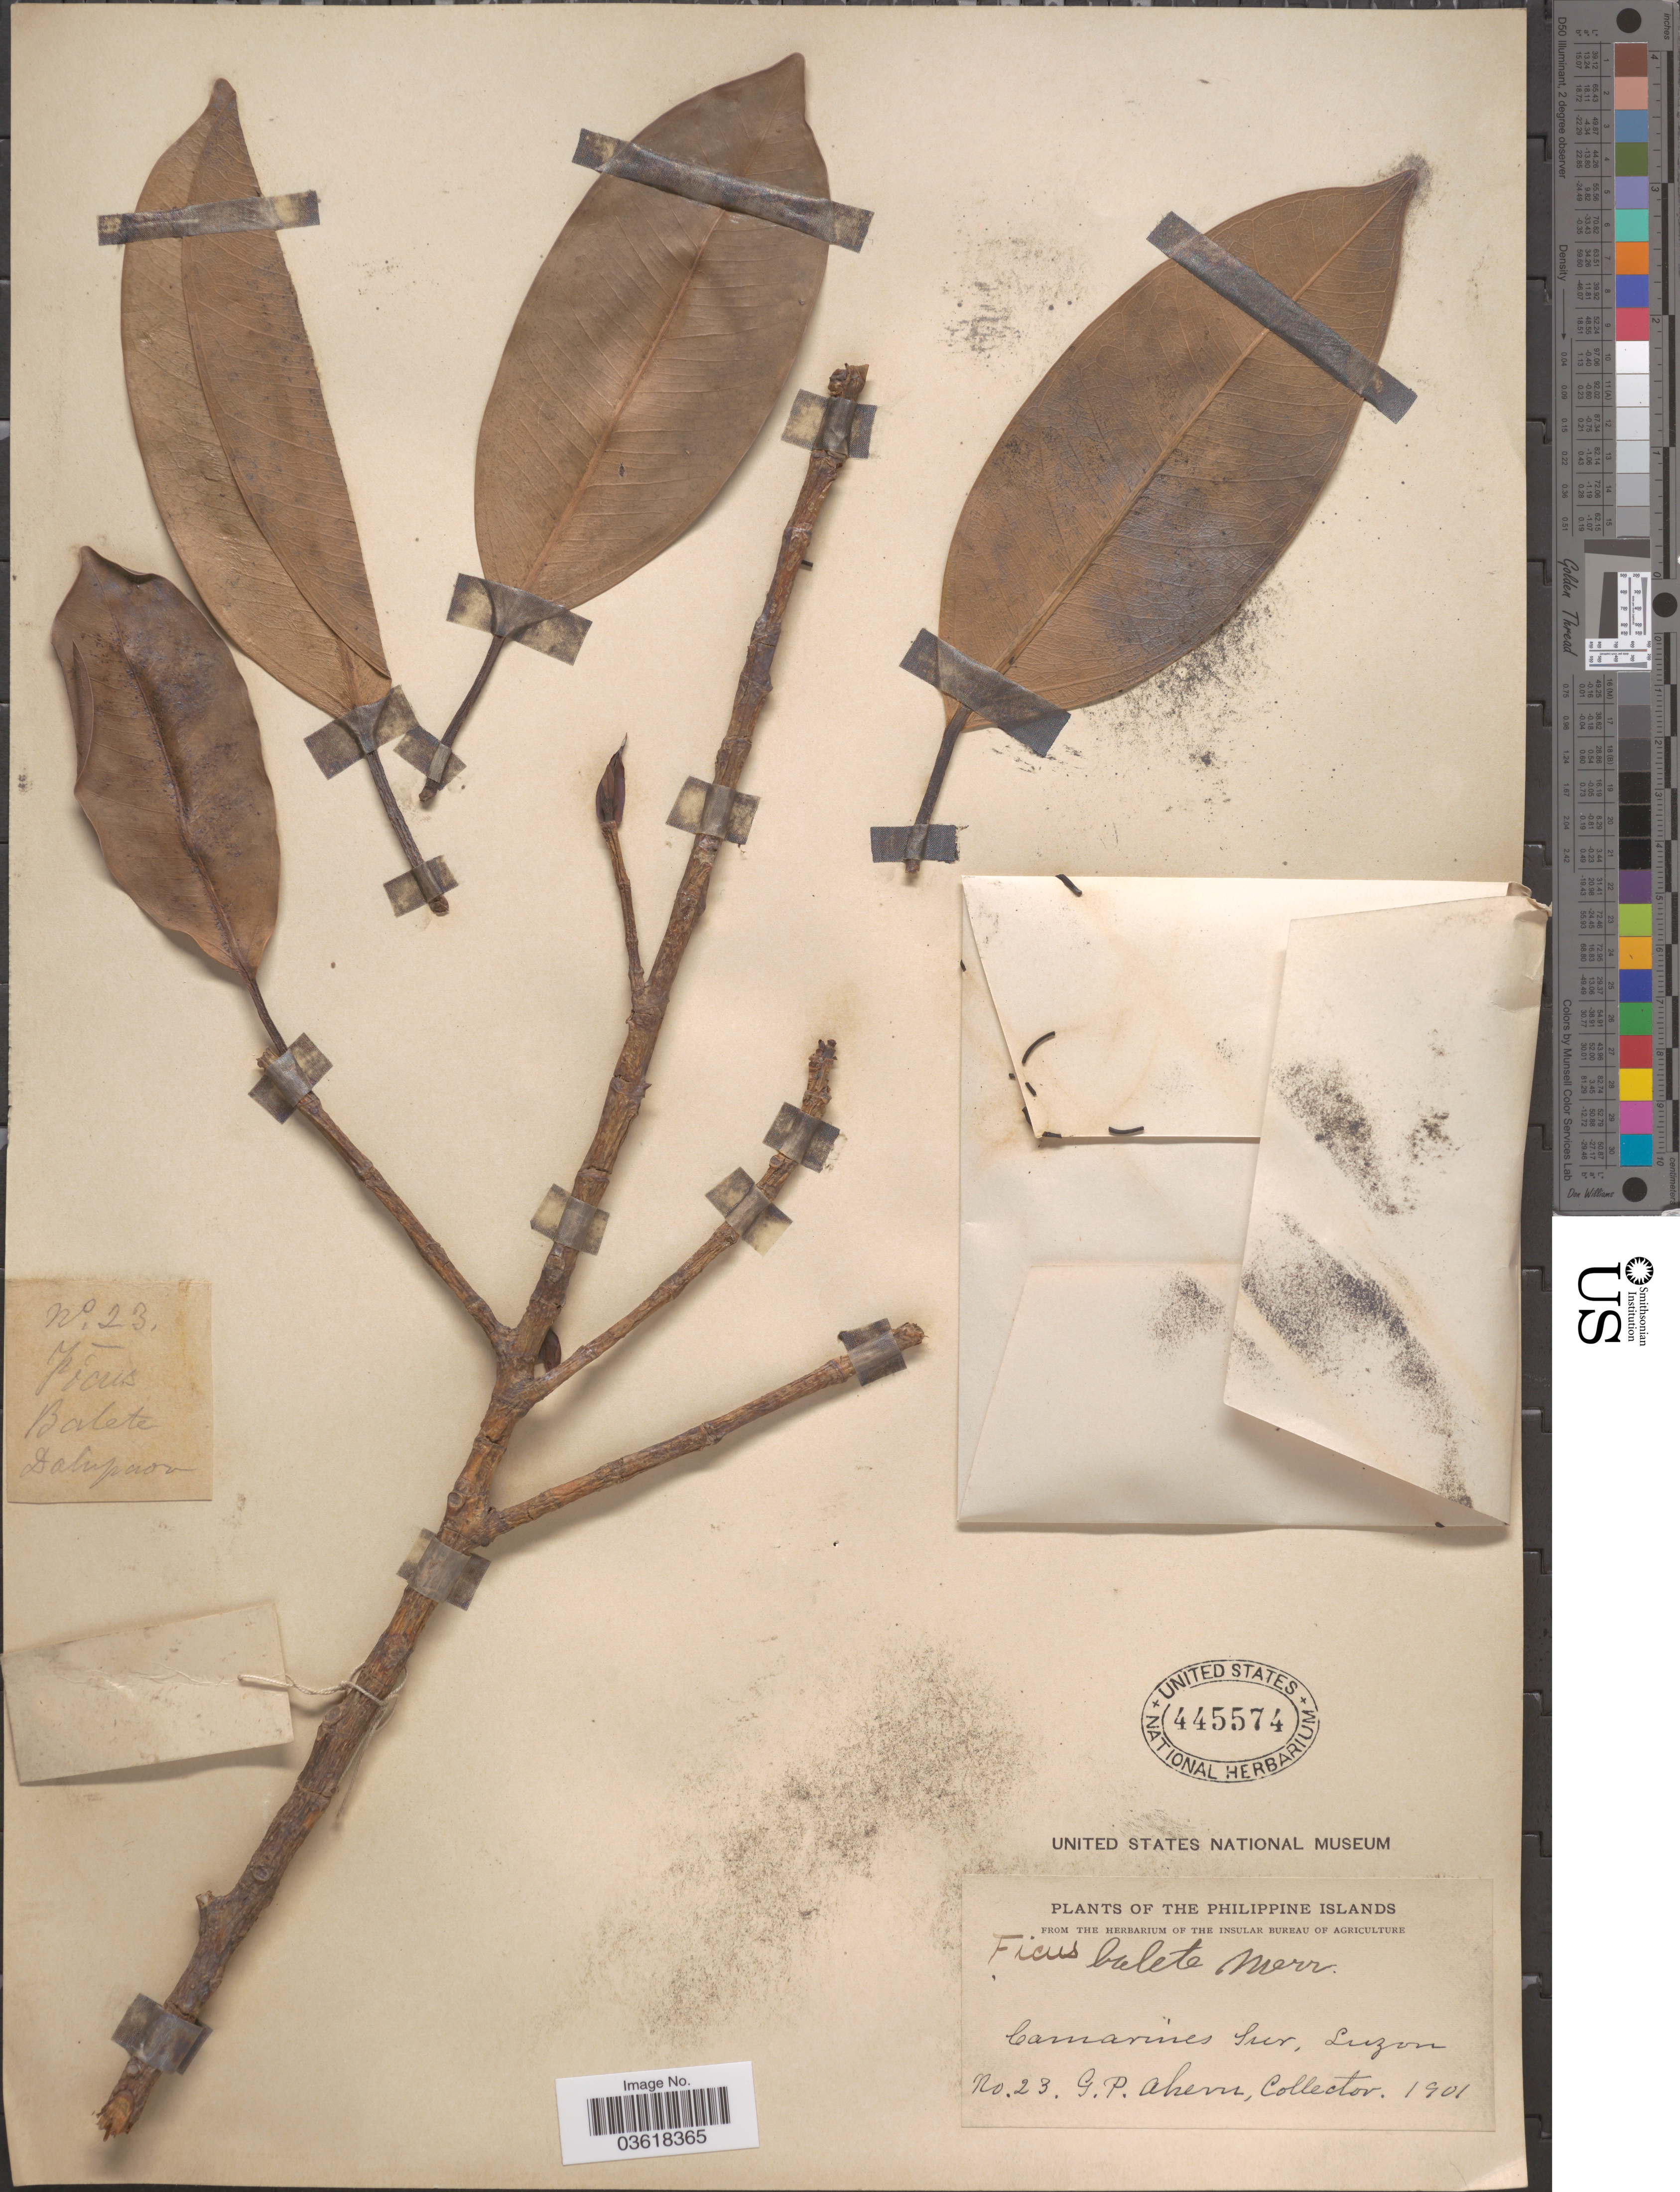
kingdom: Plantae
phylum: Tracheophyta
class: Magnoliopsida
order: Rosales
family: Moraceae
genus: Ficus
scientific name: Ficus balete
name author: Merr.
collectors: G. Ahern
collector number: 23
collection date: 1901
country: Philippines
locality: Camarines Sur, Luzon. Dalupaon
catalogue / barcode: US 445574